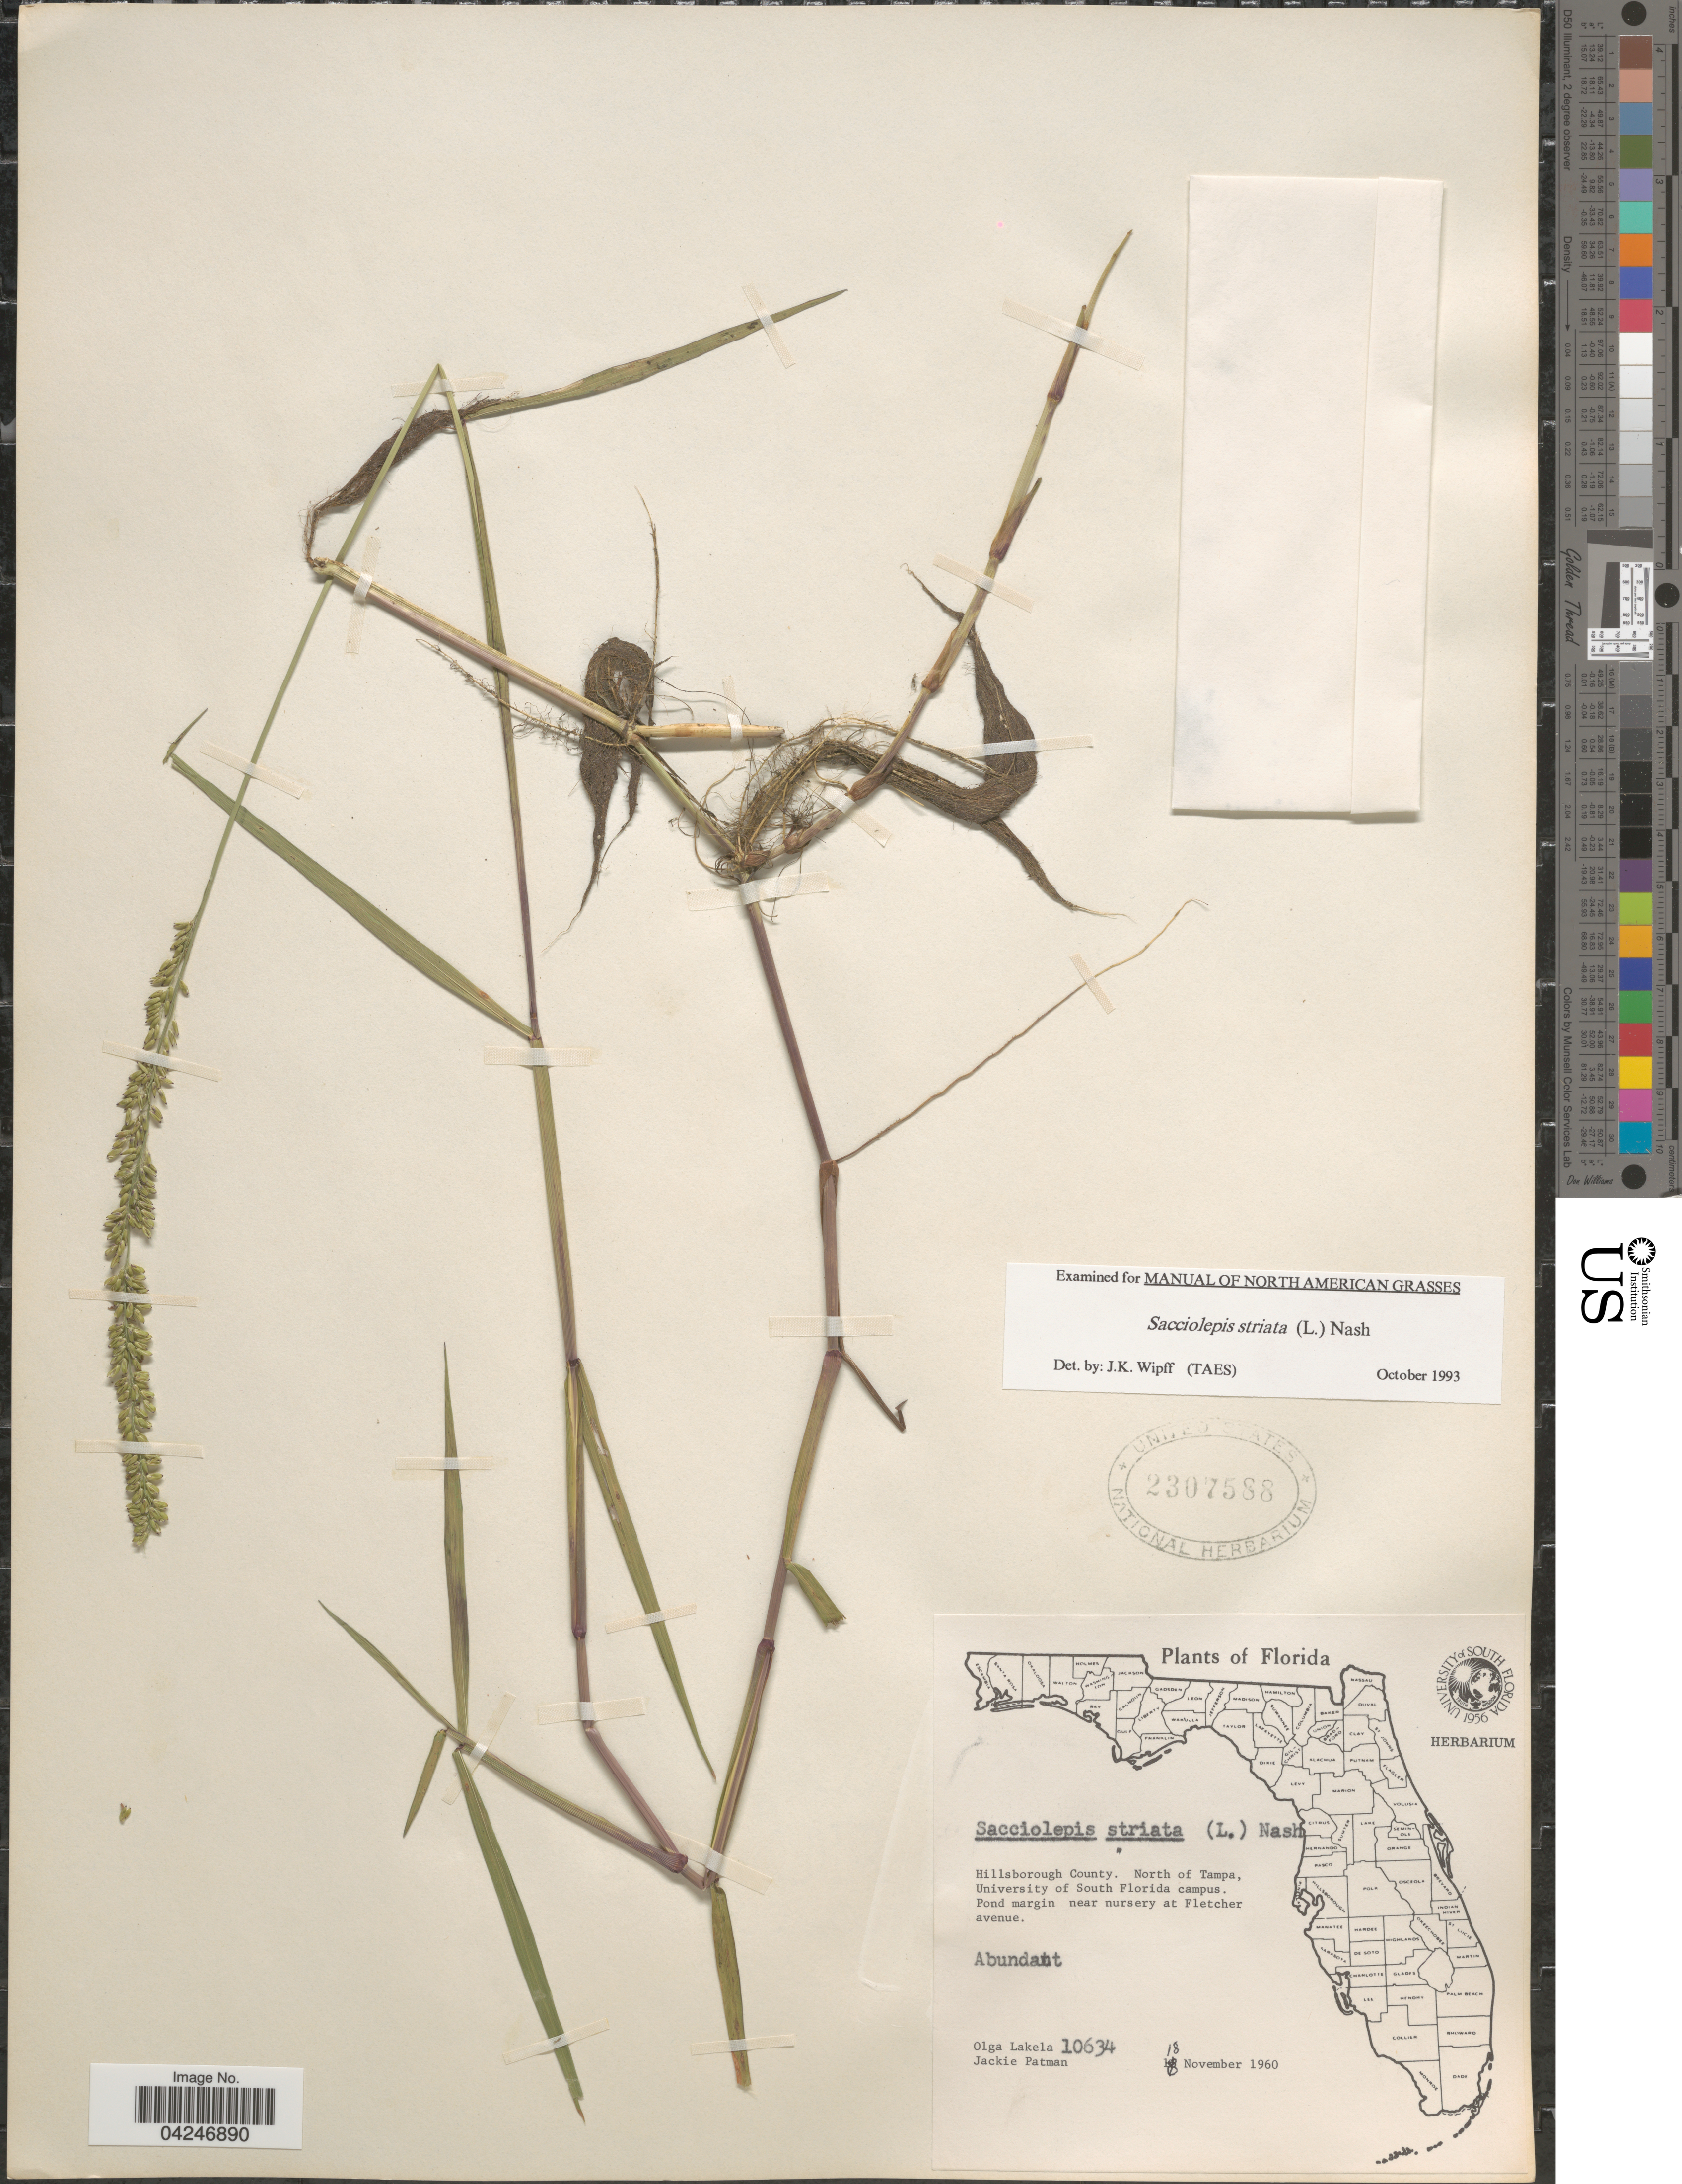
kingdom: Plantae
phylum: Tracheophyta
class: Liliopsida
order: Poales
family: Poaceae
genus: Sacciolepis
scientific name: Sacciolepis striata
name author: (L.) Nash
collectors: O. K. Lakela & J. Patman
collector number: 10634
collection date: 1960-11-18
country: United States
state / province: Florida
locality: Hillsborough County, North of Tampa, University of South Florida campus. Pond margin near nursery at Fletcher avenue.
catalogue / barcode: US 237588